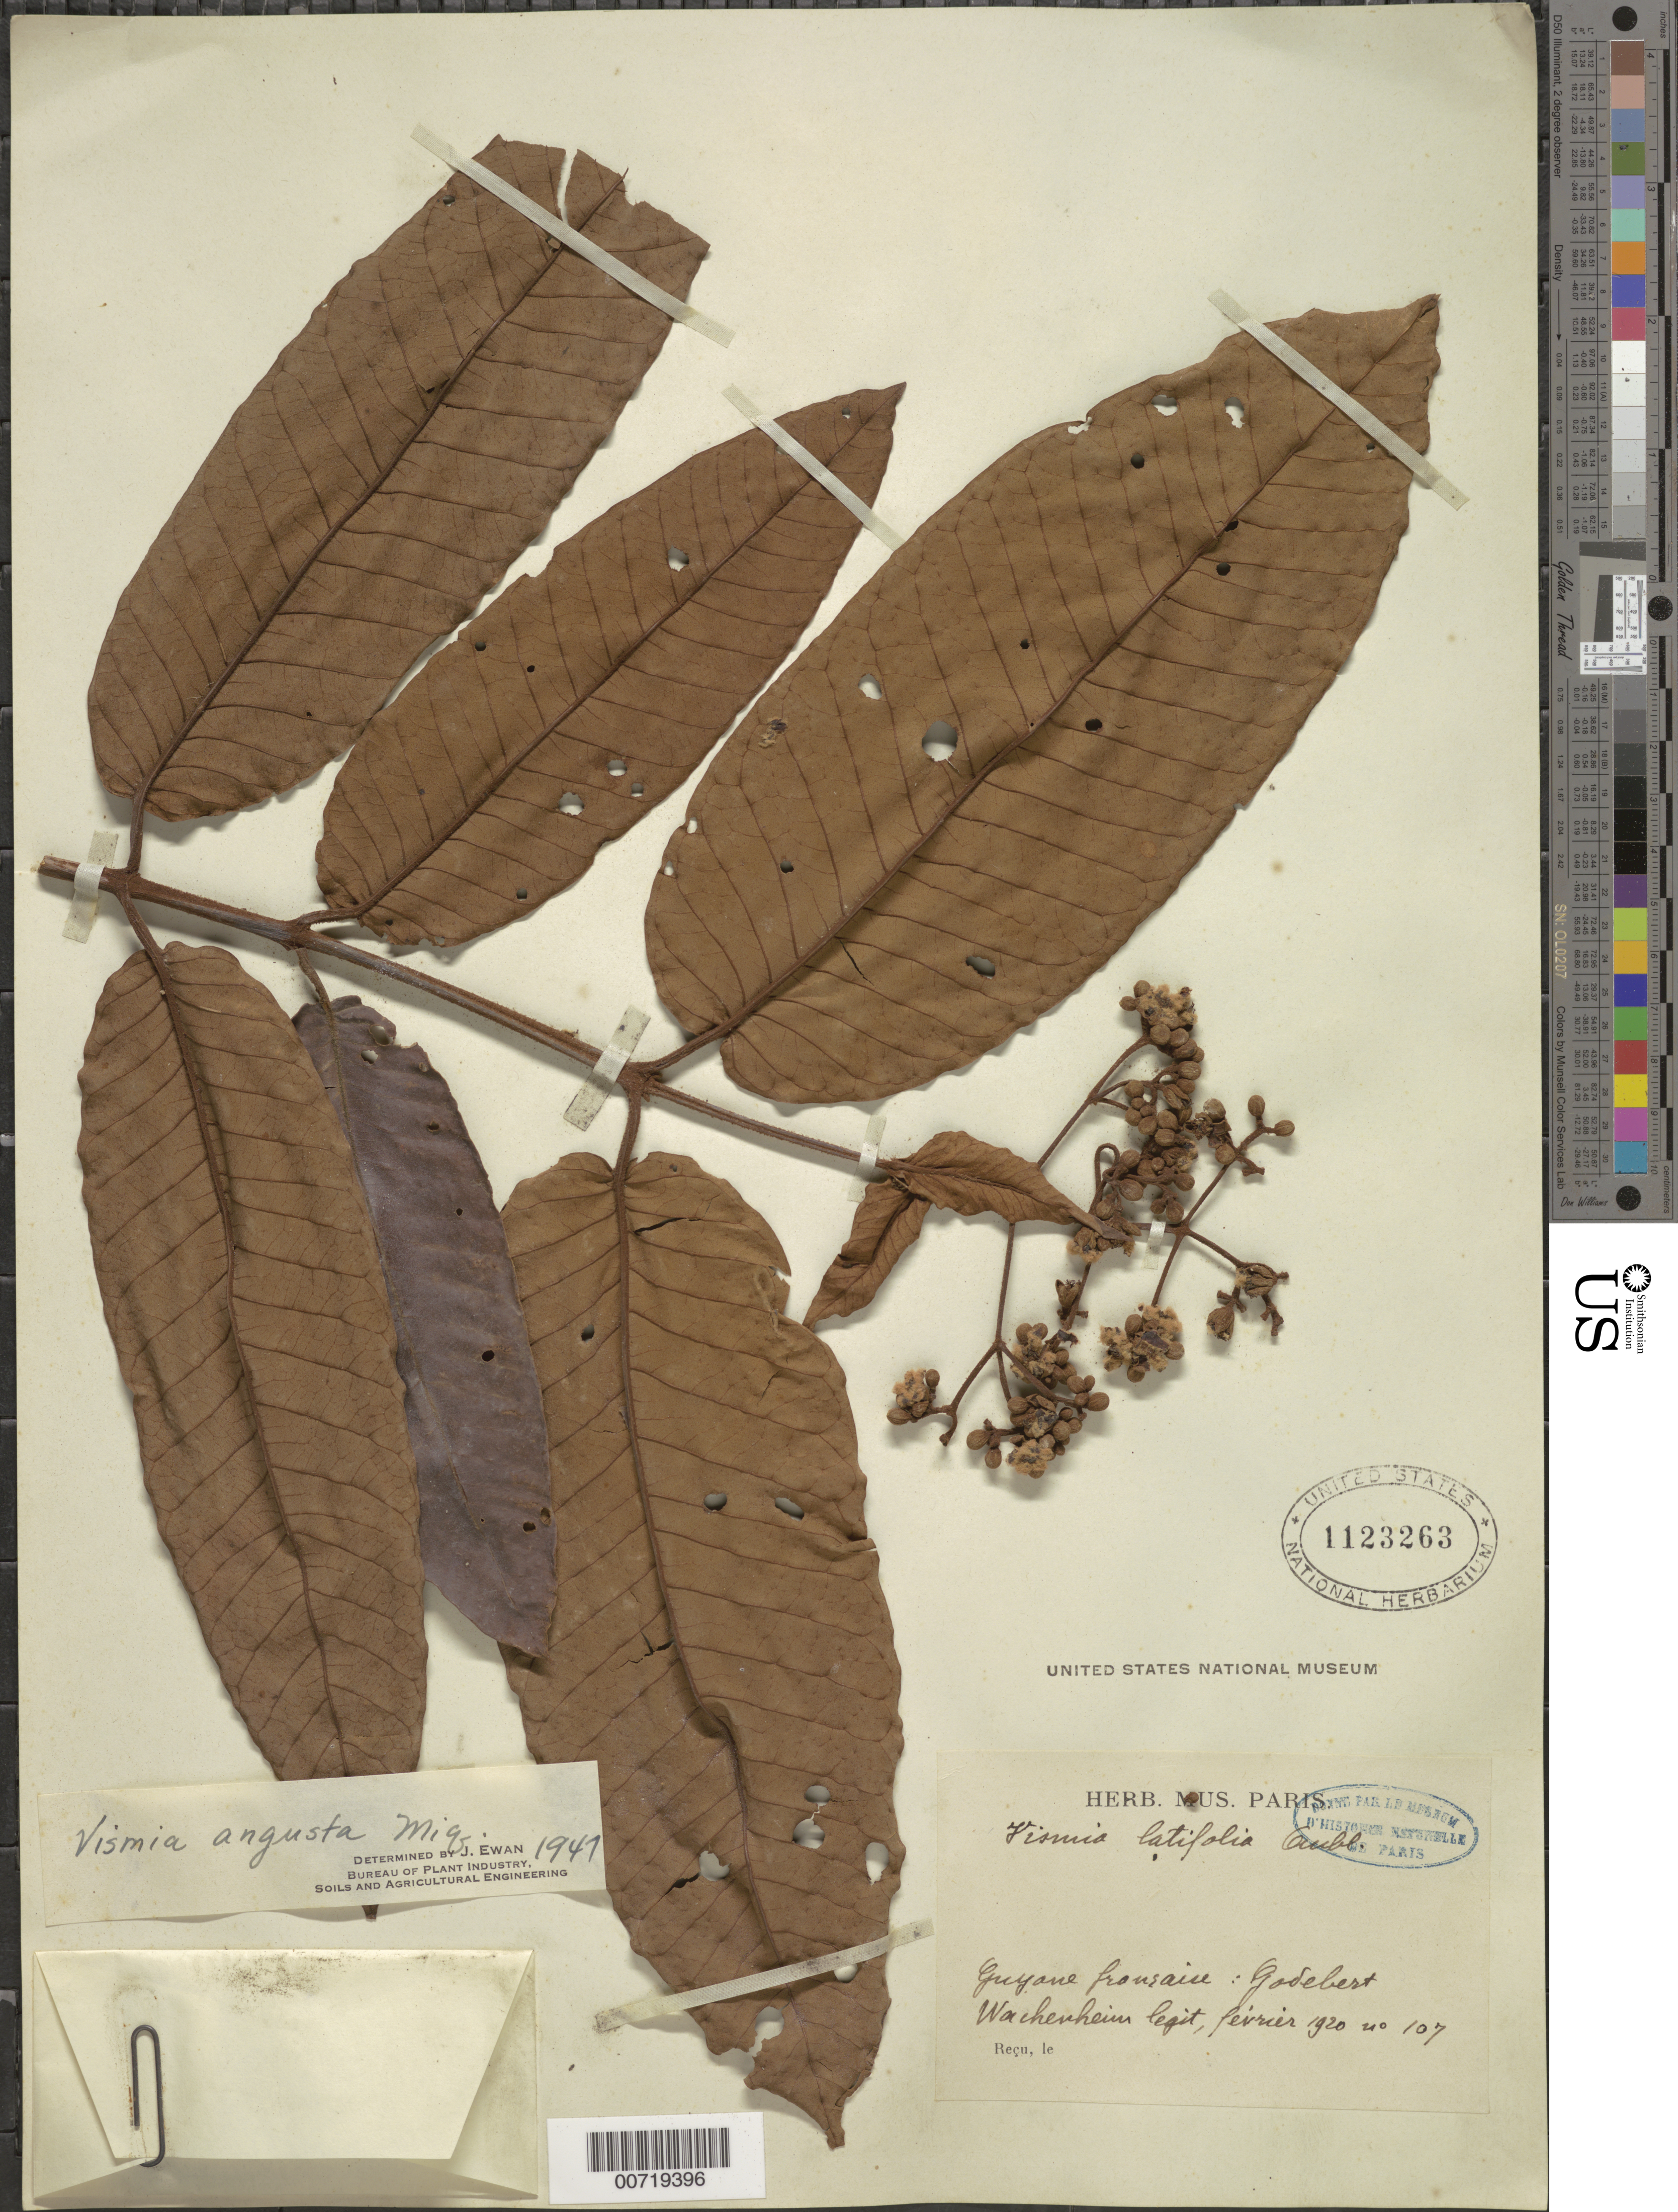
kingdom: Plantae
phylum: Tracheophyta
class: Magnoliopsida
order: Malpighiales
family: Hypericaceae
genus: Vismia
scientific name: Vismia macrophylla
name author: Kunth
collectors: G. Wachenheim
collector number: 107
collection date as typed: Feb-20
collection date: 1920-02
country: French Guiana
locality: Godebert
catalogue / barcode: US 1123263